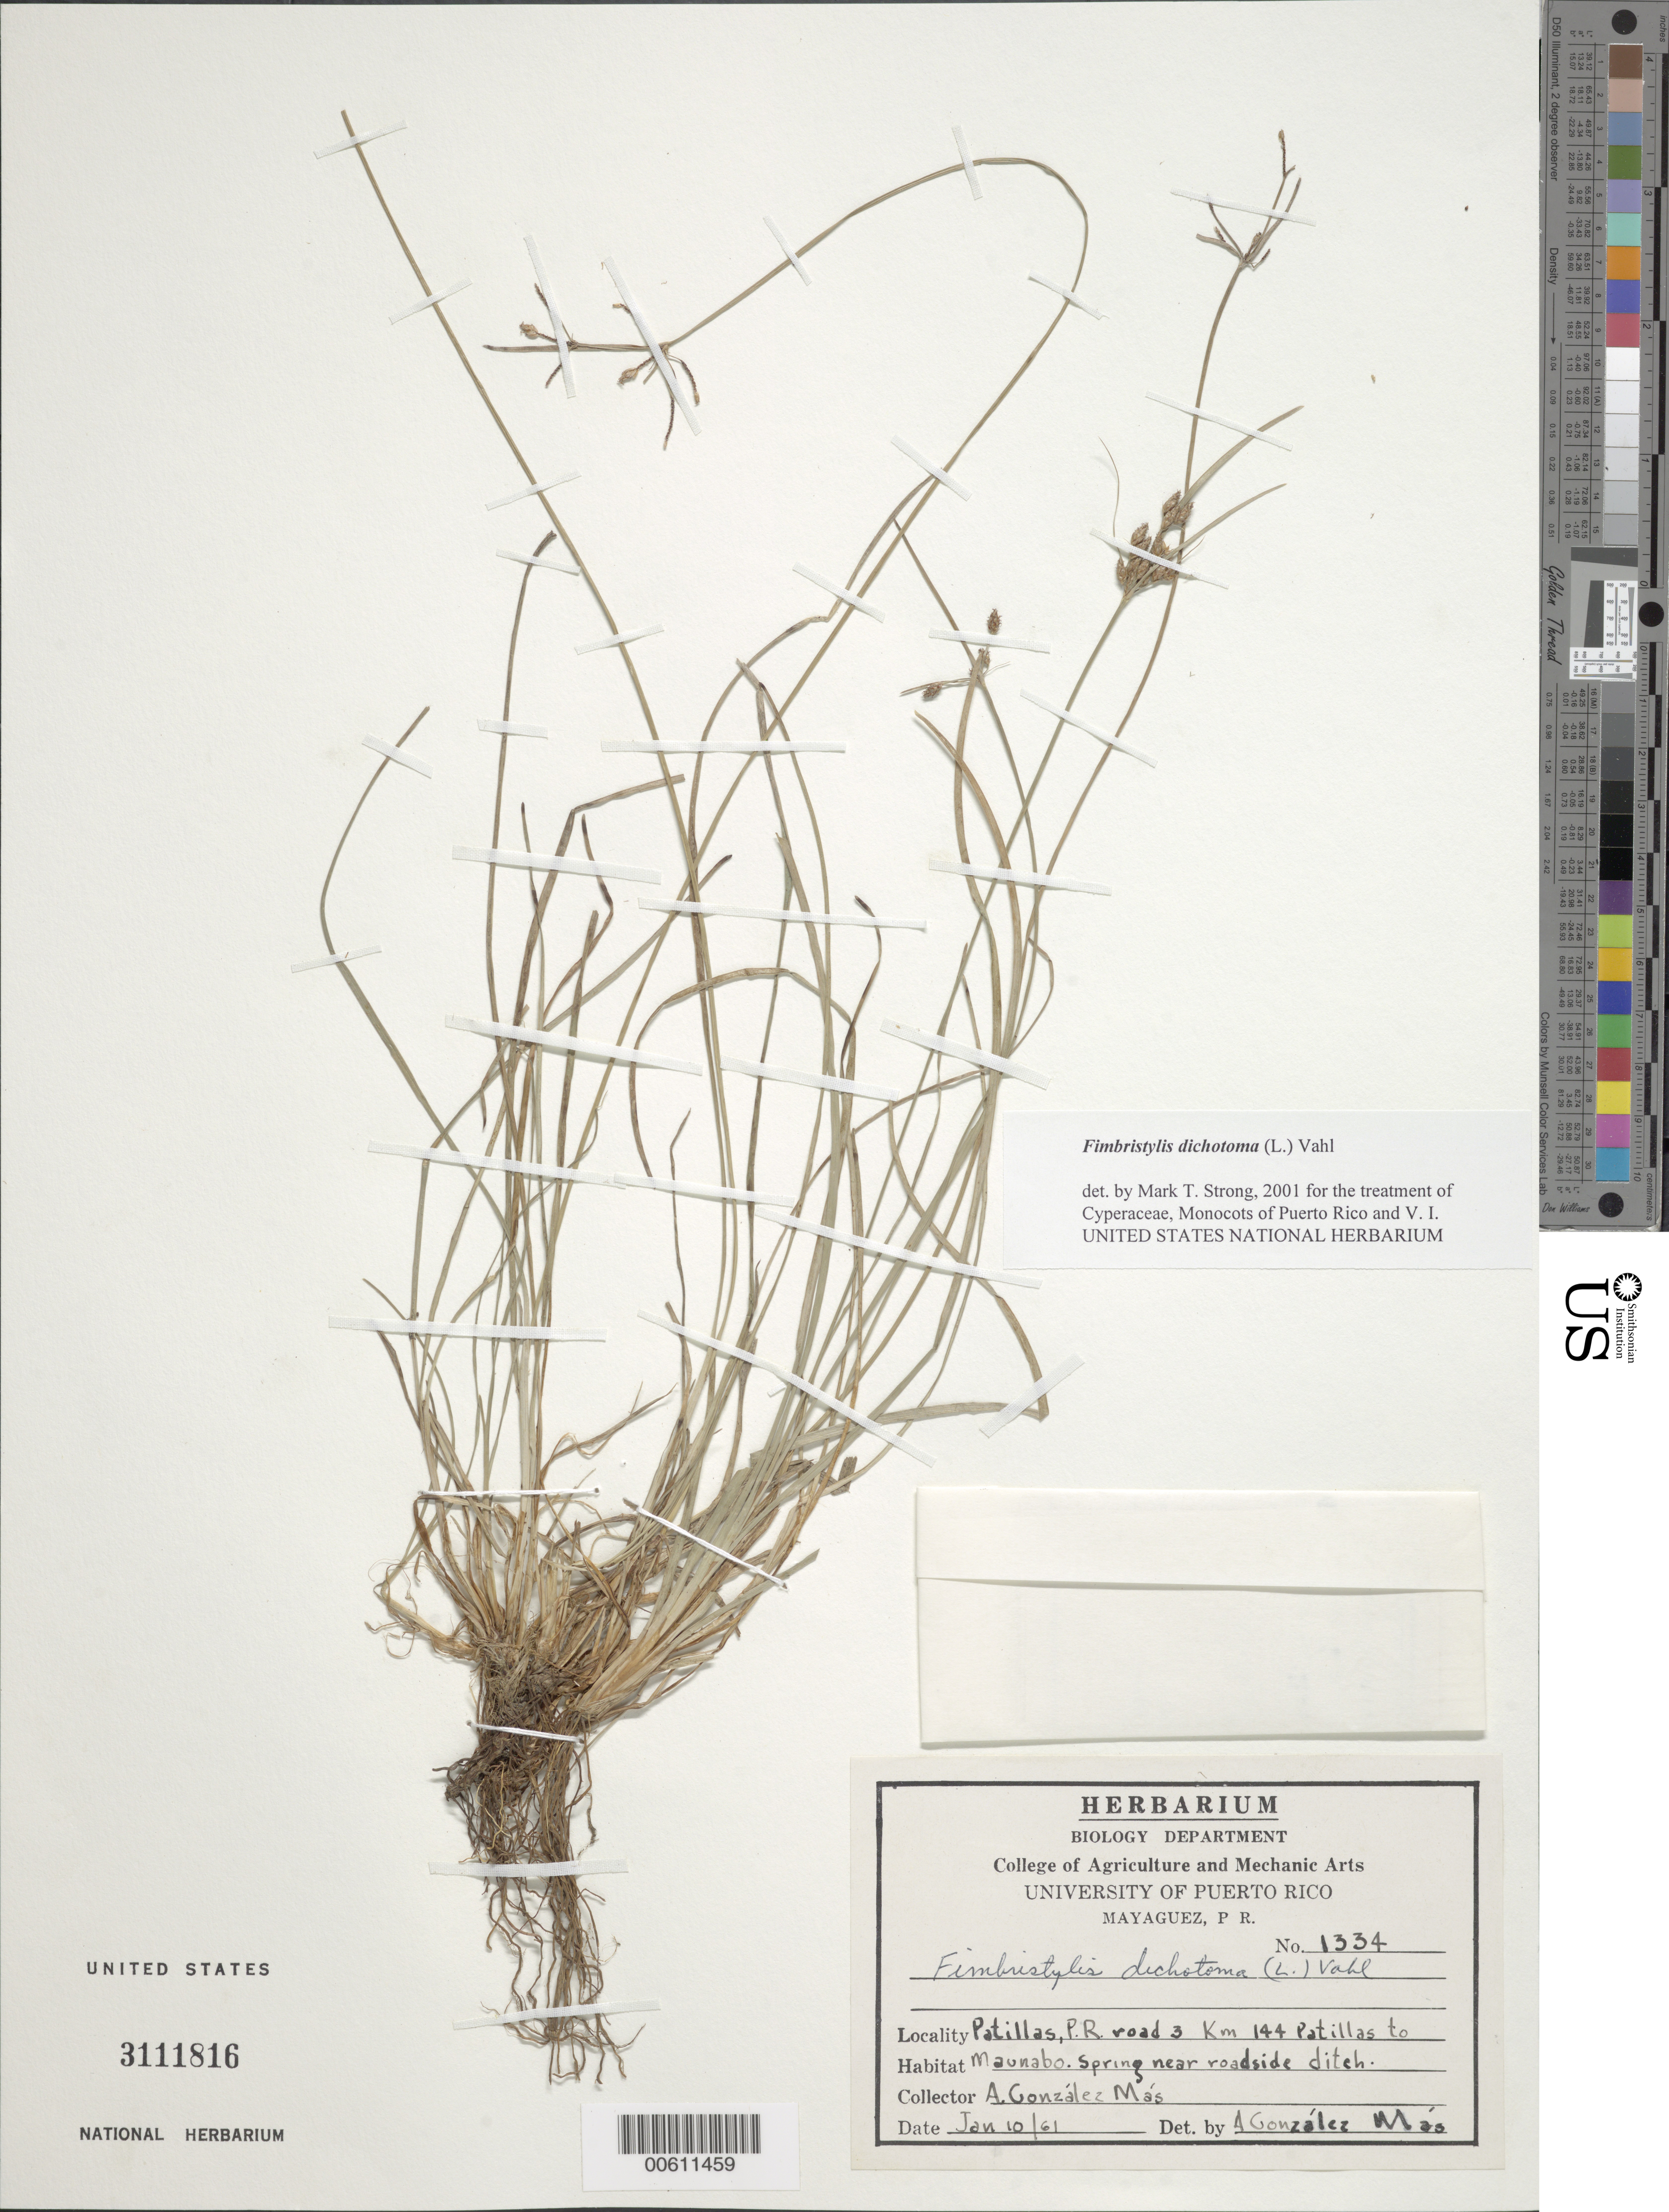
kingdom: Plantae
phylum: Tracheophyta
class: Liliopsida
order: Poales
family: Cyperaceae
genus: Fimbristylis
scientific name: Fimbristylis dichotoma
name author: (L.) Vahl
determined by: Strong, M. T., (US), Smithsonian Institution - National Museum of Natural History (UNITED STATES)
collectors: A. González Más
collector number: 1334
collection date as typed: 10 Jan 1961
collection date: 1961-01-10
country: Puerto Rico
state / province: Patillas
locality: Patillas: P.R. Rd. 3, km 144, Patillas to Maunabo.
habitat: Spring near roadside ditch.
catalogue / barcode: US 3111816